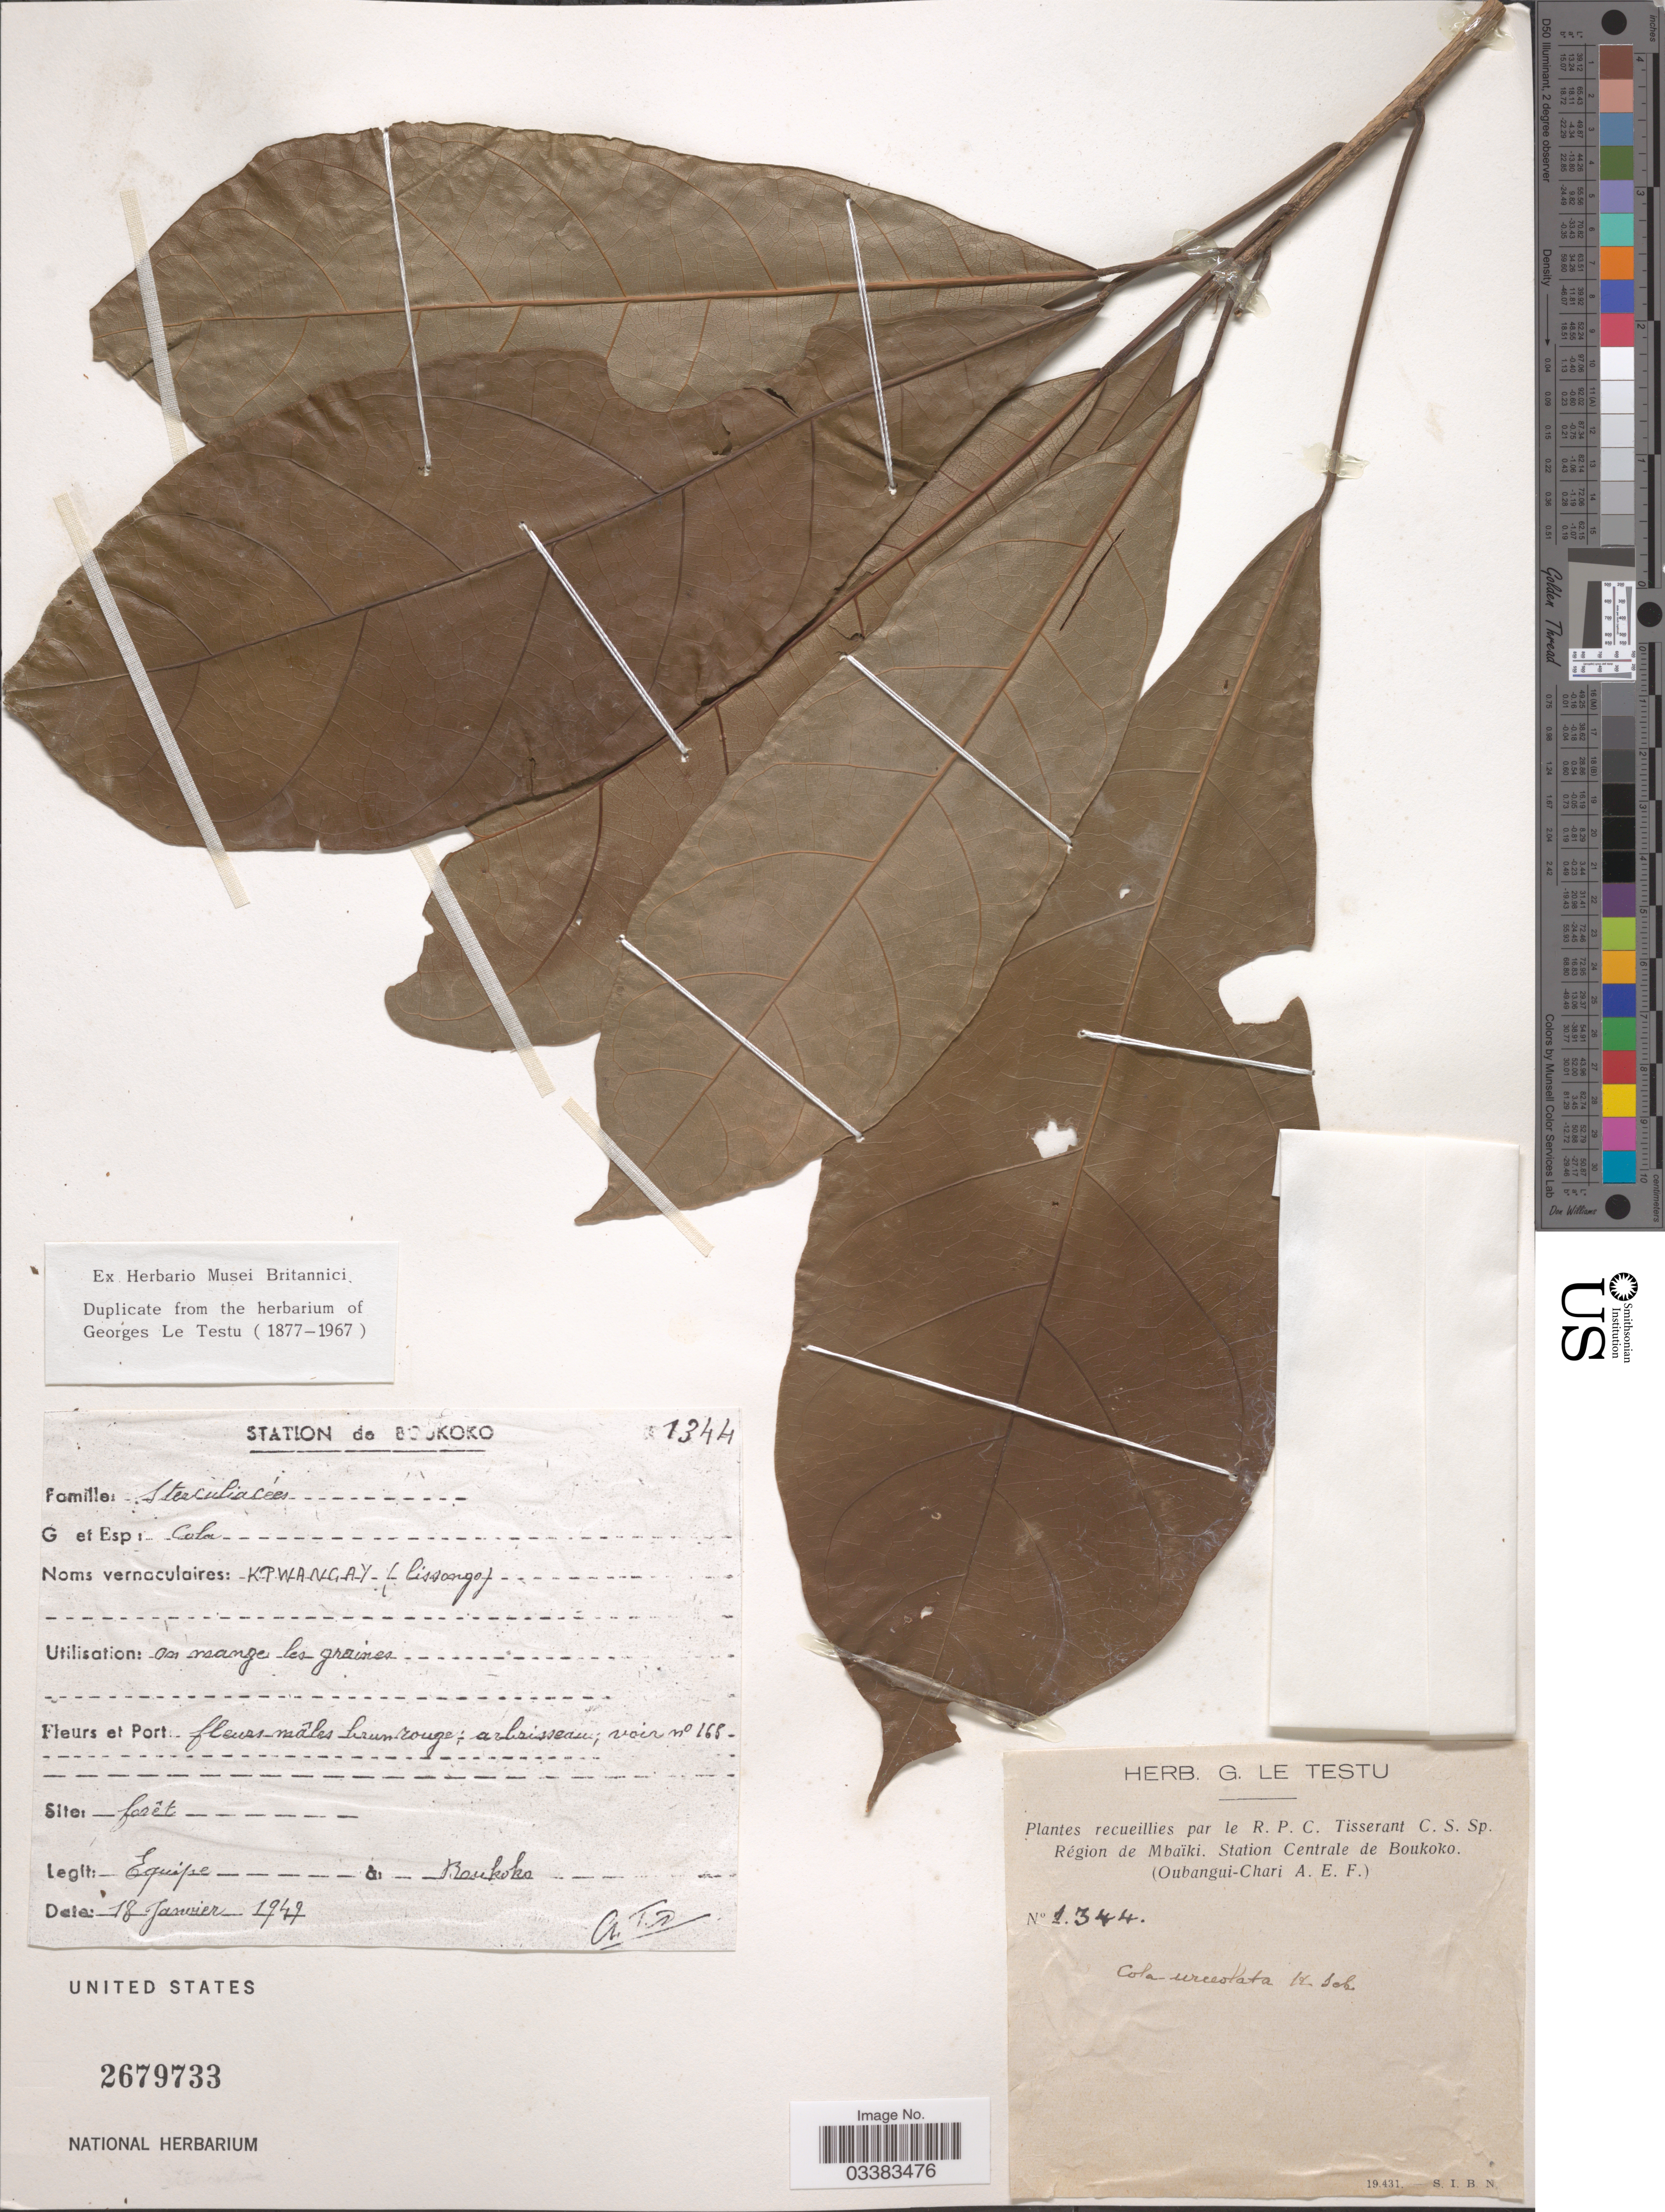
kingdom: Plantae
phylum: Tracheophyta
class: Magnoliopsida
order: Malvales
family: Malvaceae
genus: Cola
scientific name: Cola urceolata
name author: K. Schum.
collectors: C. Tisserant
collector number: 1344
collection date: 1949-01-18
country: Central African Republic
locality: Région de Mbaïki. Station Centrale de Boukoko. (Oubangui-Chari A. E. F.) Boukoko.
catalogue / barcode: US 2679733